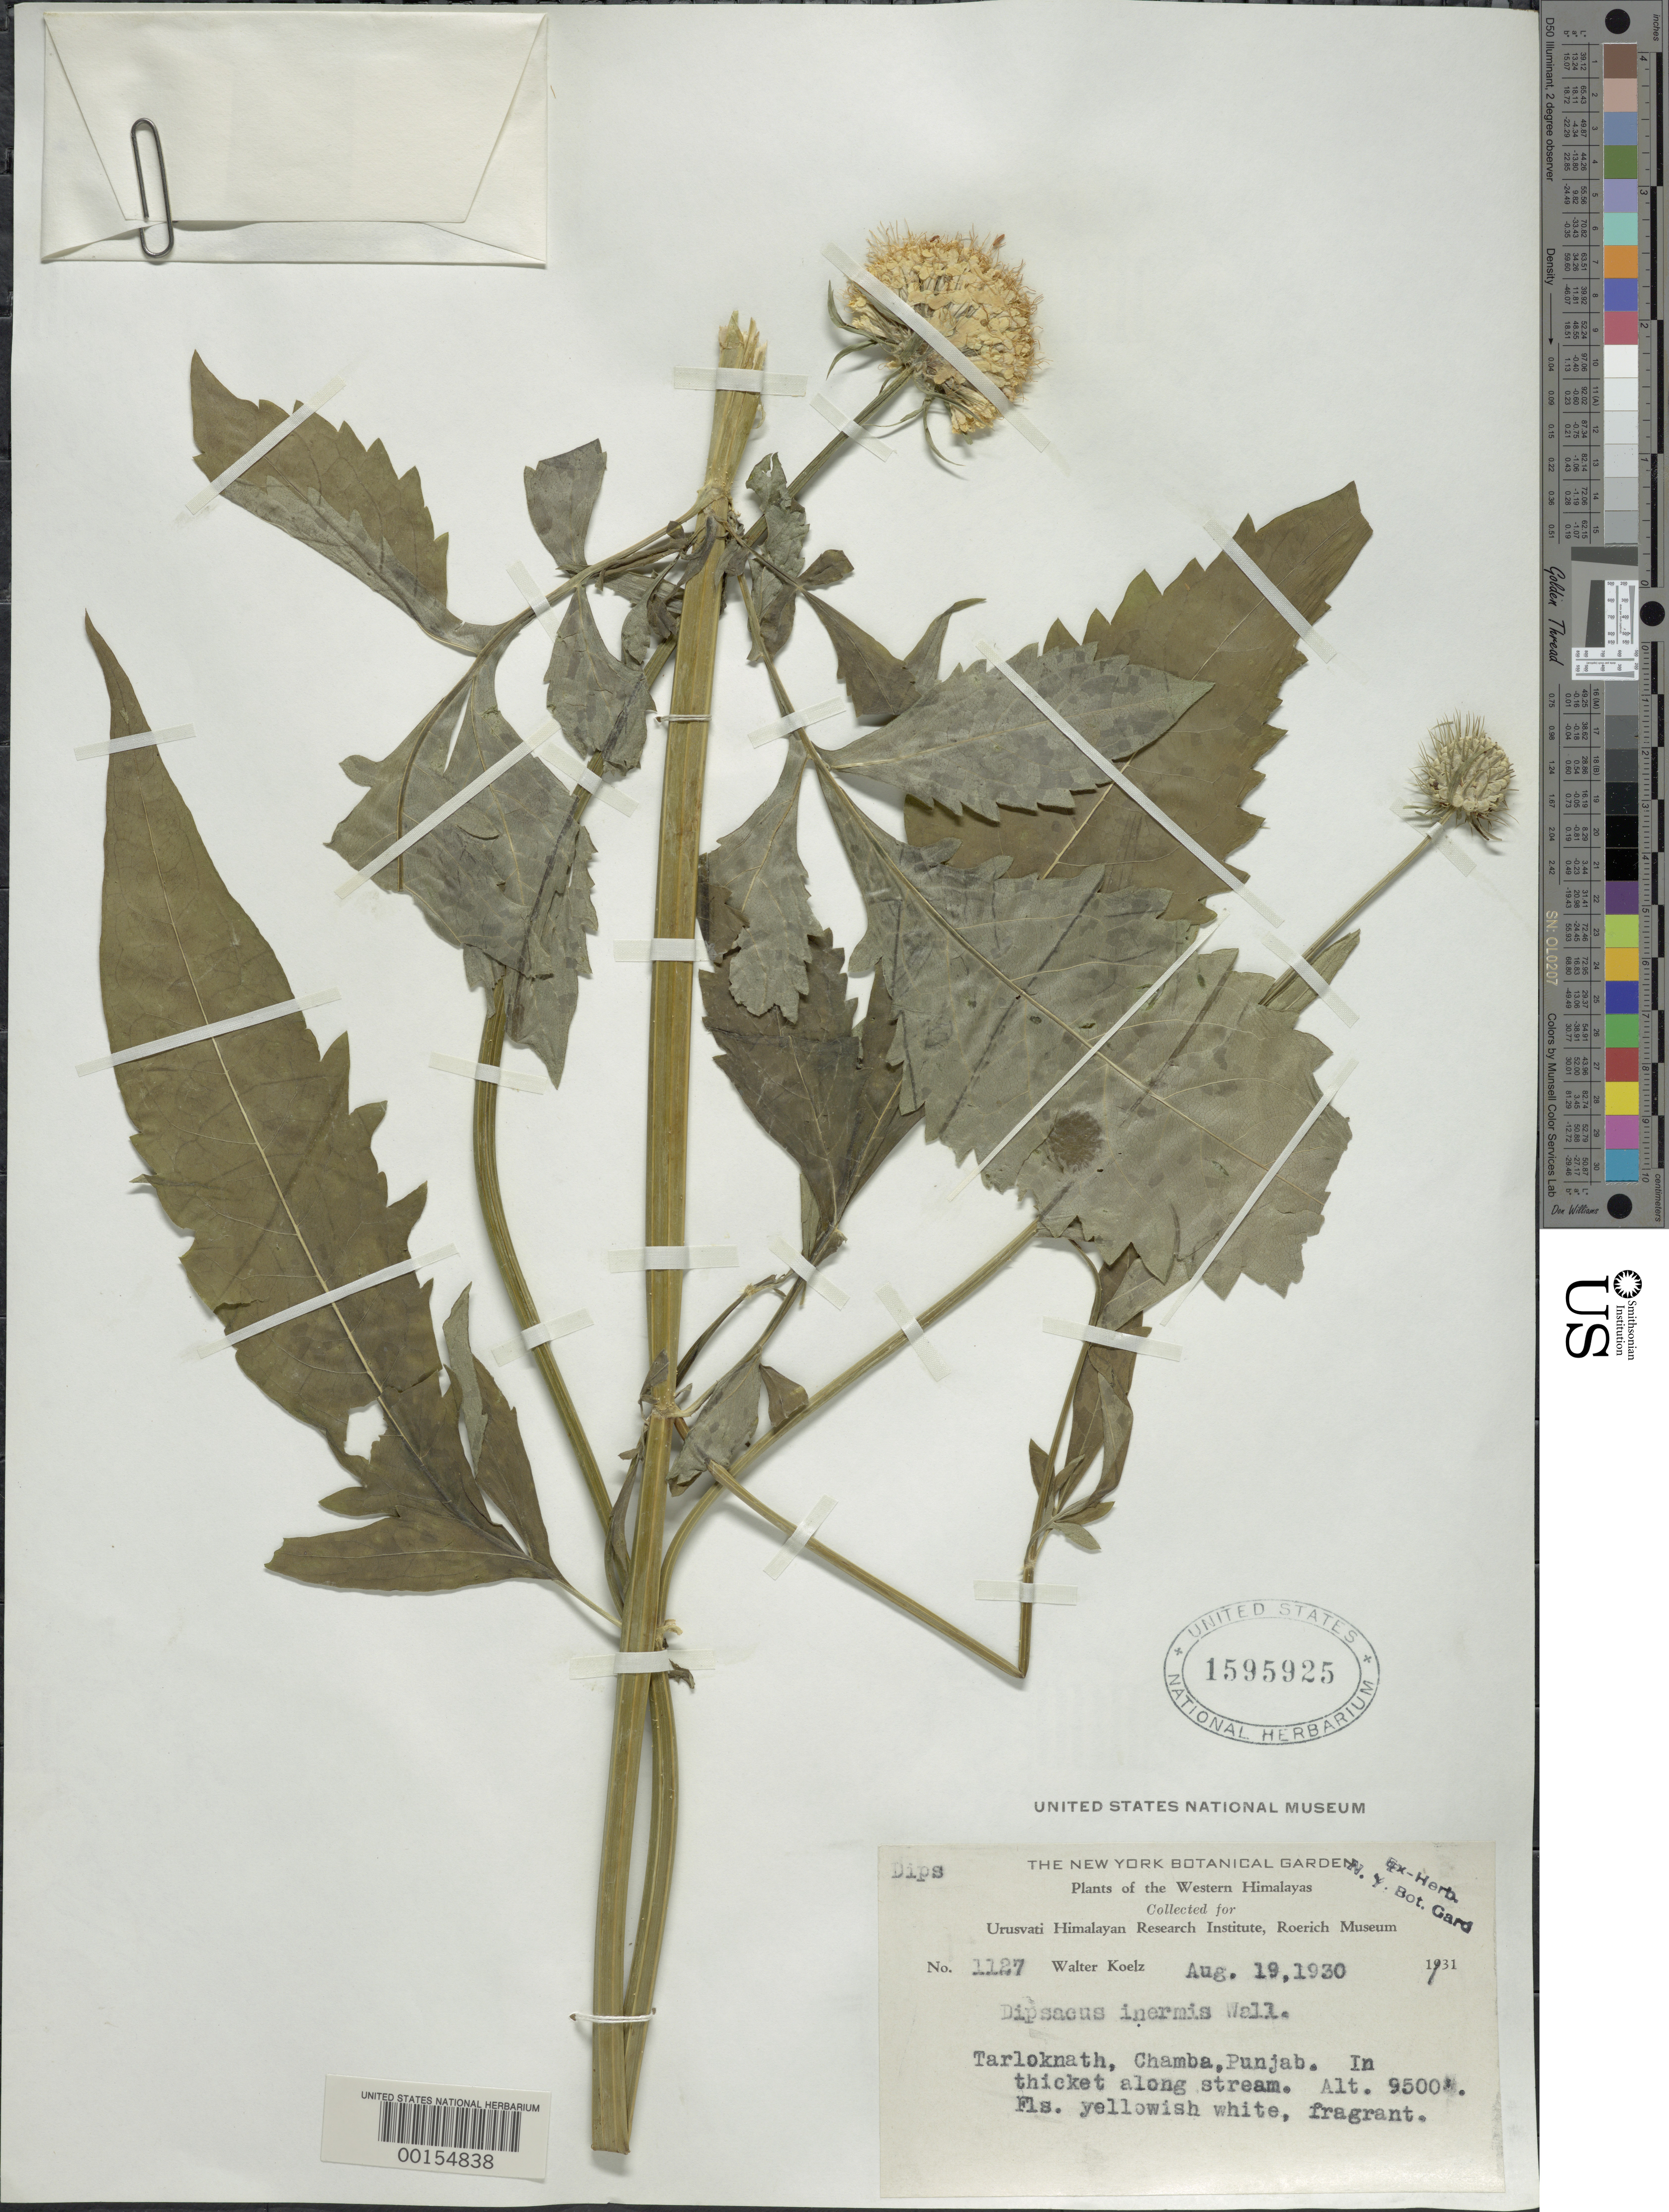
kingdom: Plantae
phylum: Tracheophyta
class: Magnoliopsida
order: Dipsacales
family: Caprifoliaceae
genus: Dipsacus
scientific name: Dipsacus inermis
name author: Wall.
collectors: W. N. Koelz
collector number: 1127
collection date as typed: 19 Aug 1930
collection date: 1930-08-19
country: India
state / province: Punjab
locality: Tarloknath, chamba, punjab. [country: pakistan?]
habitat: In thicket along stream at roadside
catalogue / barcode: US 1595925